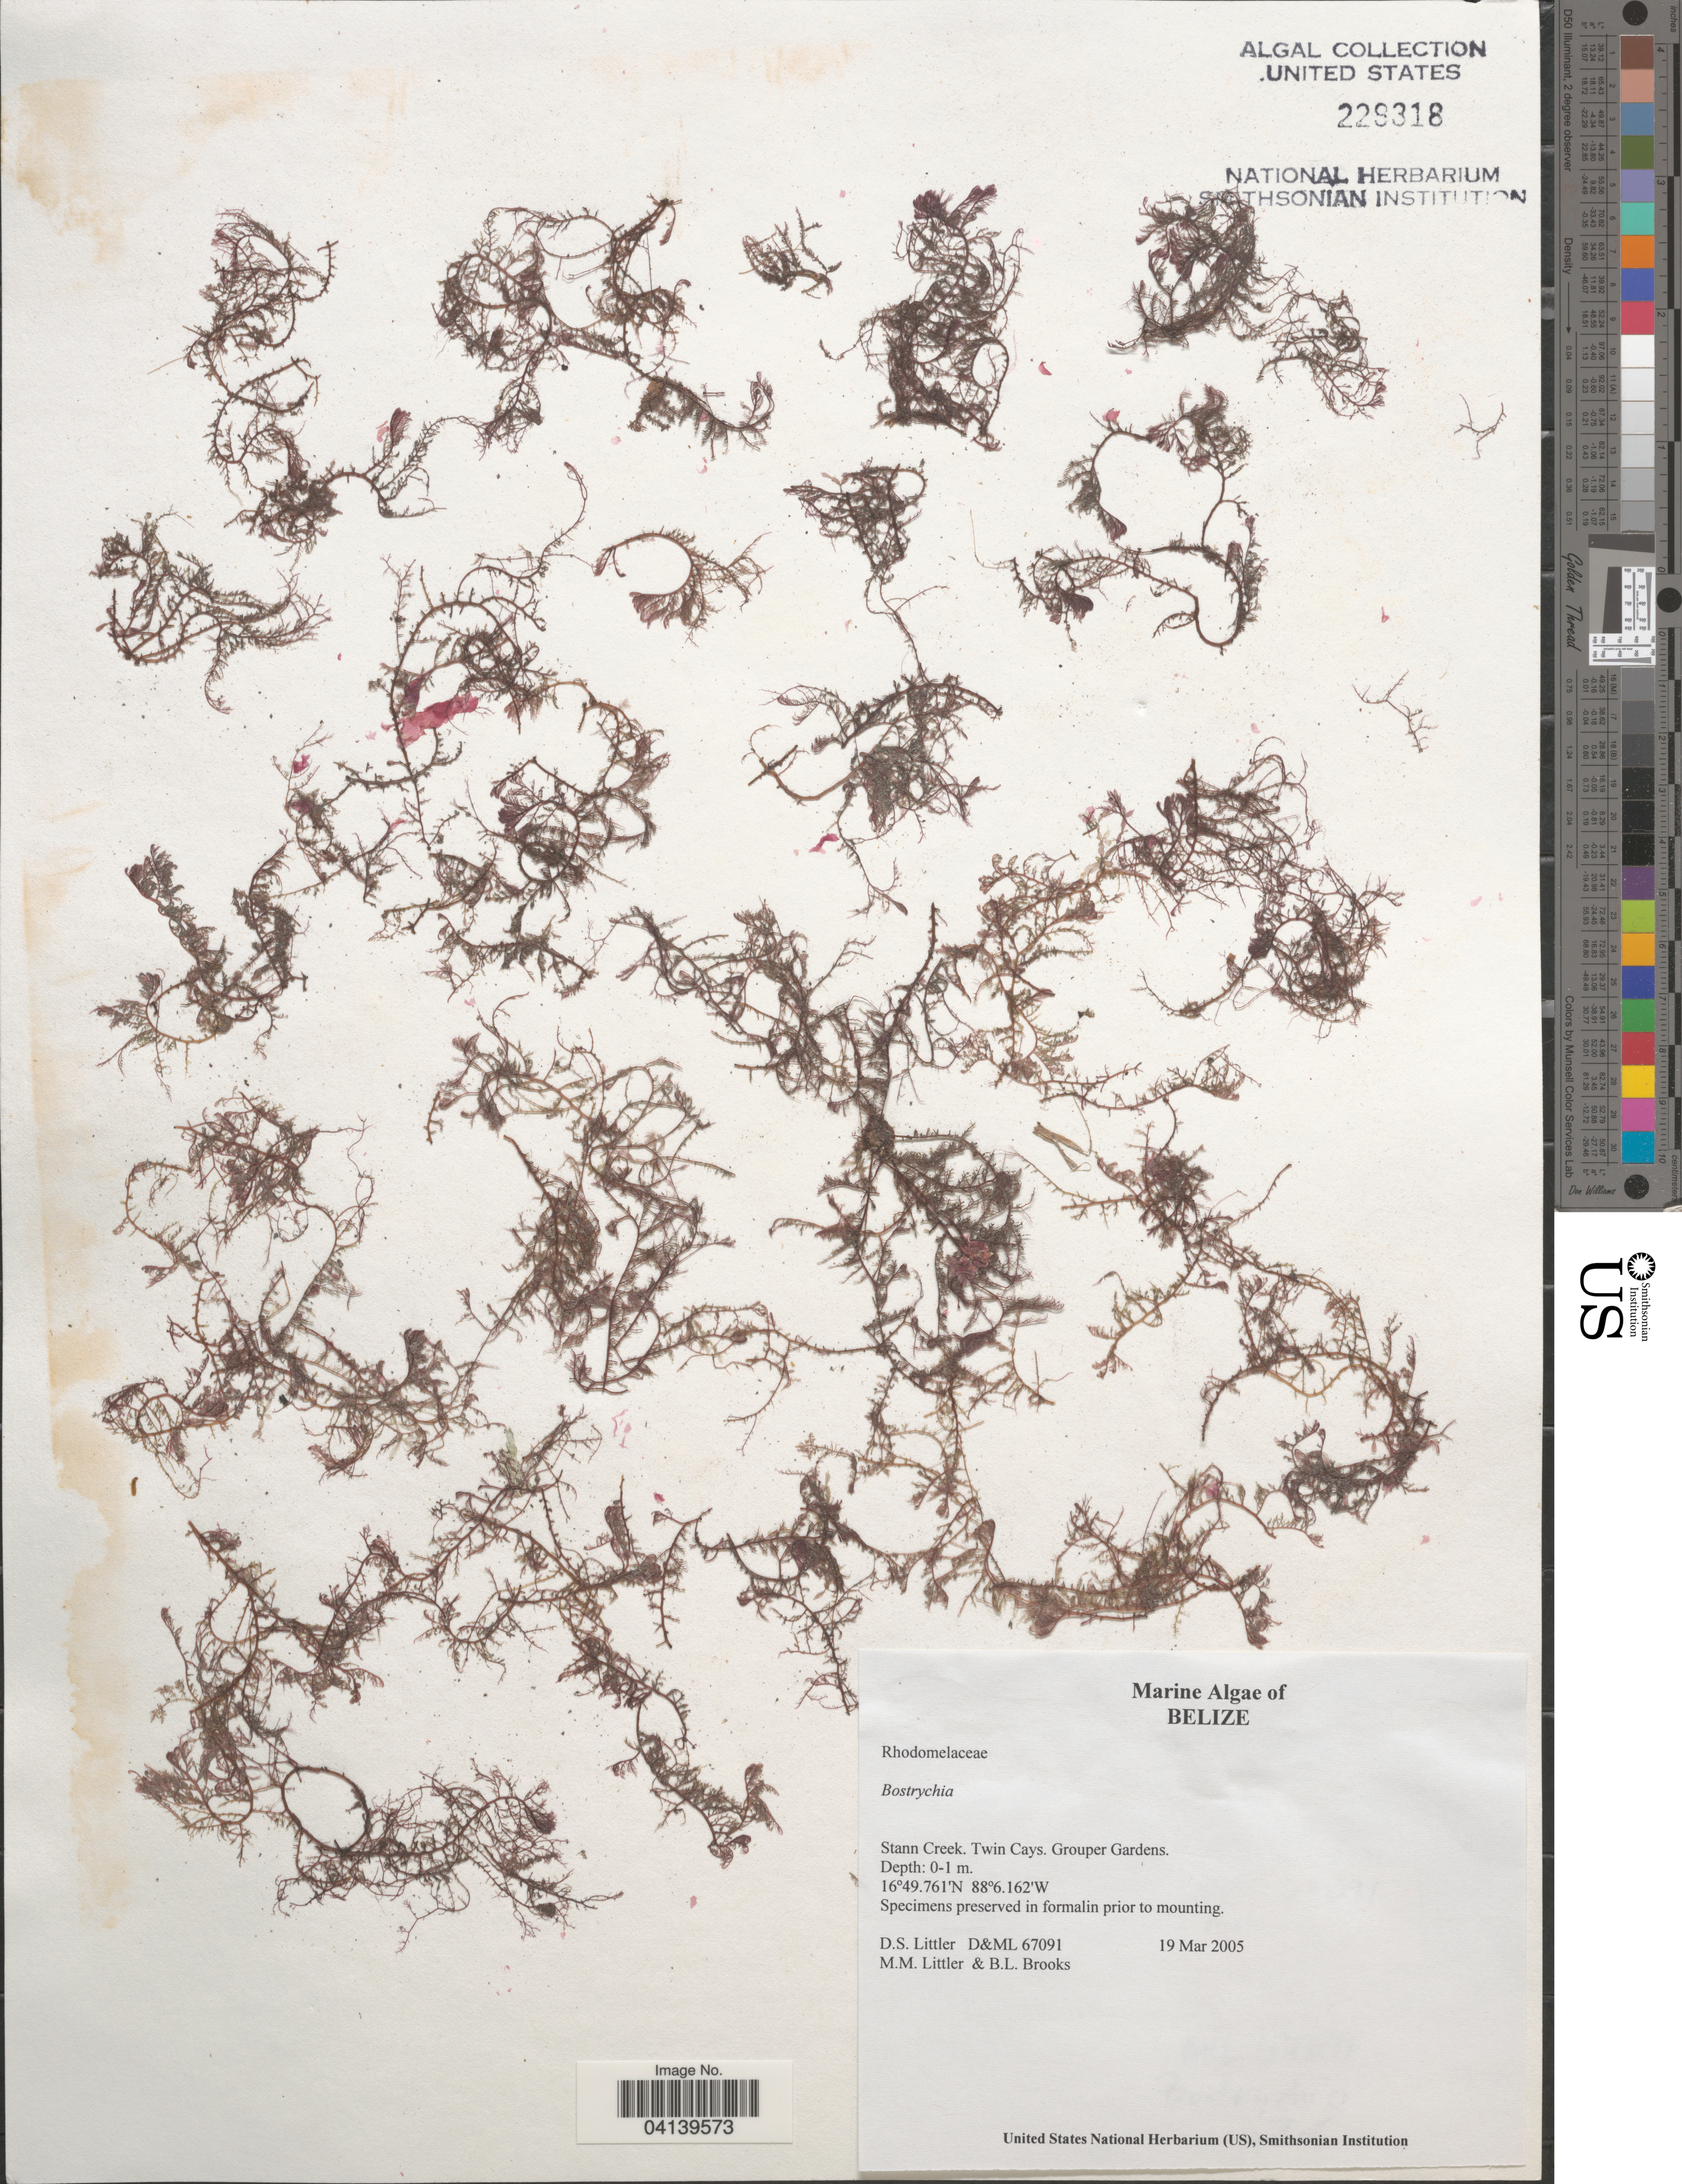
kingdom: Plantae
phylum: Rhodophyta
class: Florideophyceae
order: Ceramiales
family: Rhodomelaceae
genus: Bostrychia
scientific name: Bostrychia sp.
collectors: D. S. Littler & B. Brooks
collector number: D&ML67091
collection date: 2005-03-19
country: Belize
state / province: Stann Creek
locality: Twin Cays. Grouper Gardens.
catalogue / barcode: US 229318